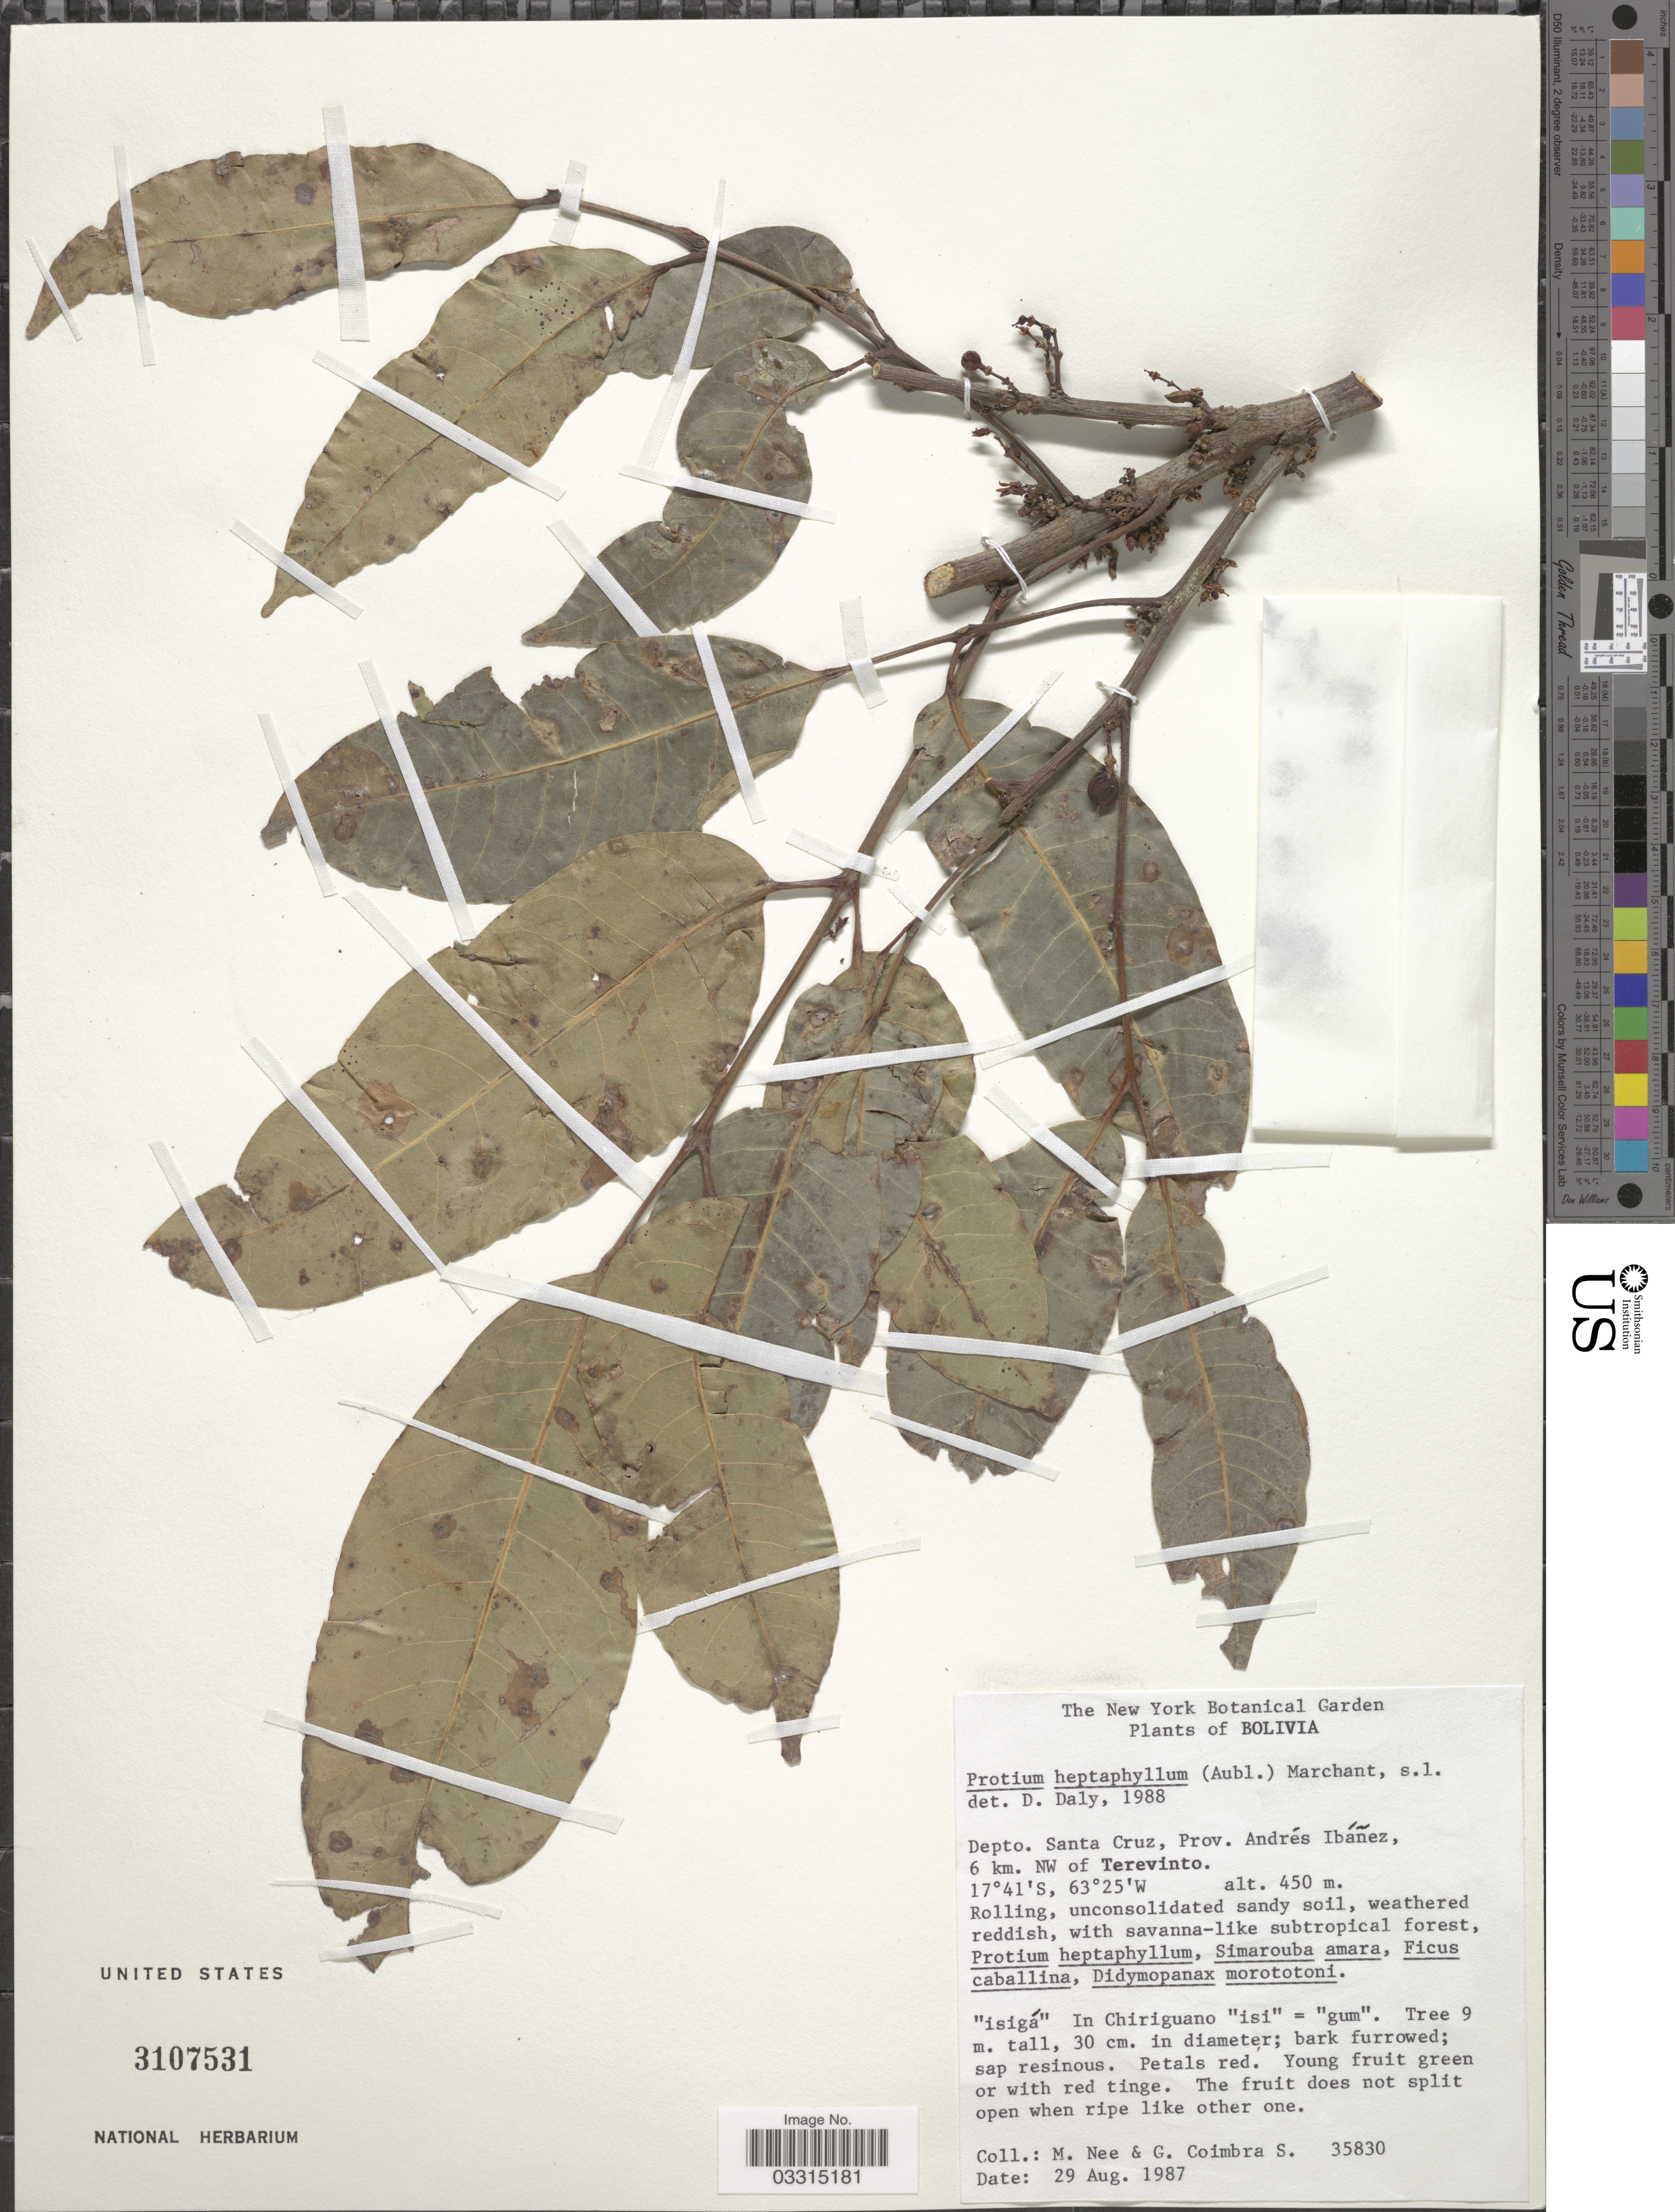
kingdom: Plantae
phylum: Tracheophyta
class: Magnoliopsida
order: Sapindales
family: Burseraceae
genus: Protium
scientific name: Protium heptaphyllum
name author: (Aubl.) Marchand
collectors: M. Nee & G. Coimbra S.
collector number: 35830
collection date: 1987-08-29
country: Bolivia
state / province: Santa Cruz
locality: Depto. Santa Cruz, Prov. Andrés Ibáñez, 6 km. NW of Terevinto.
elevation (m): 450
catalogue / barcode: US 3107531